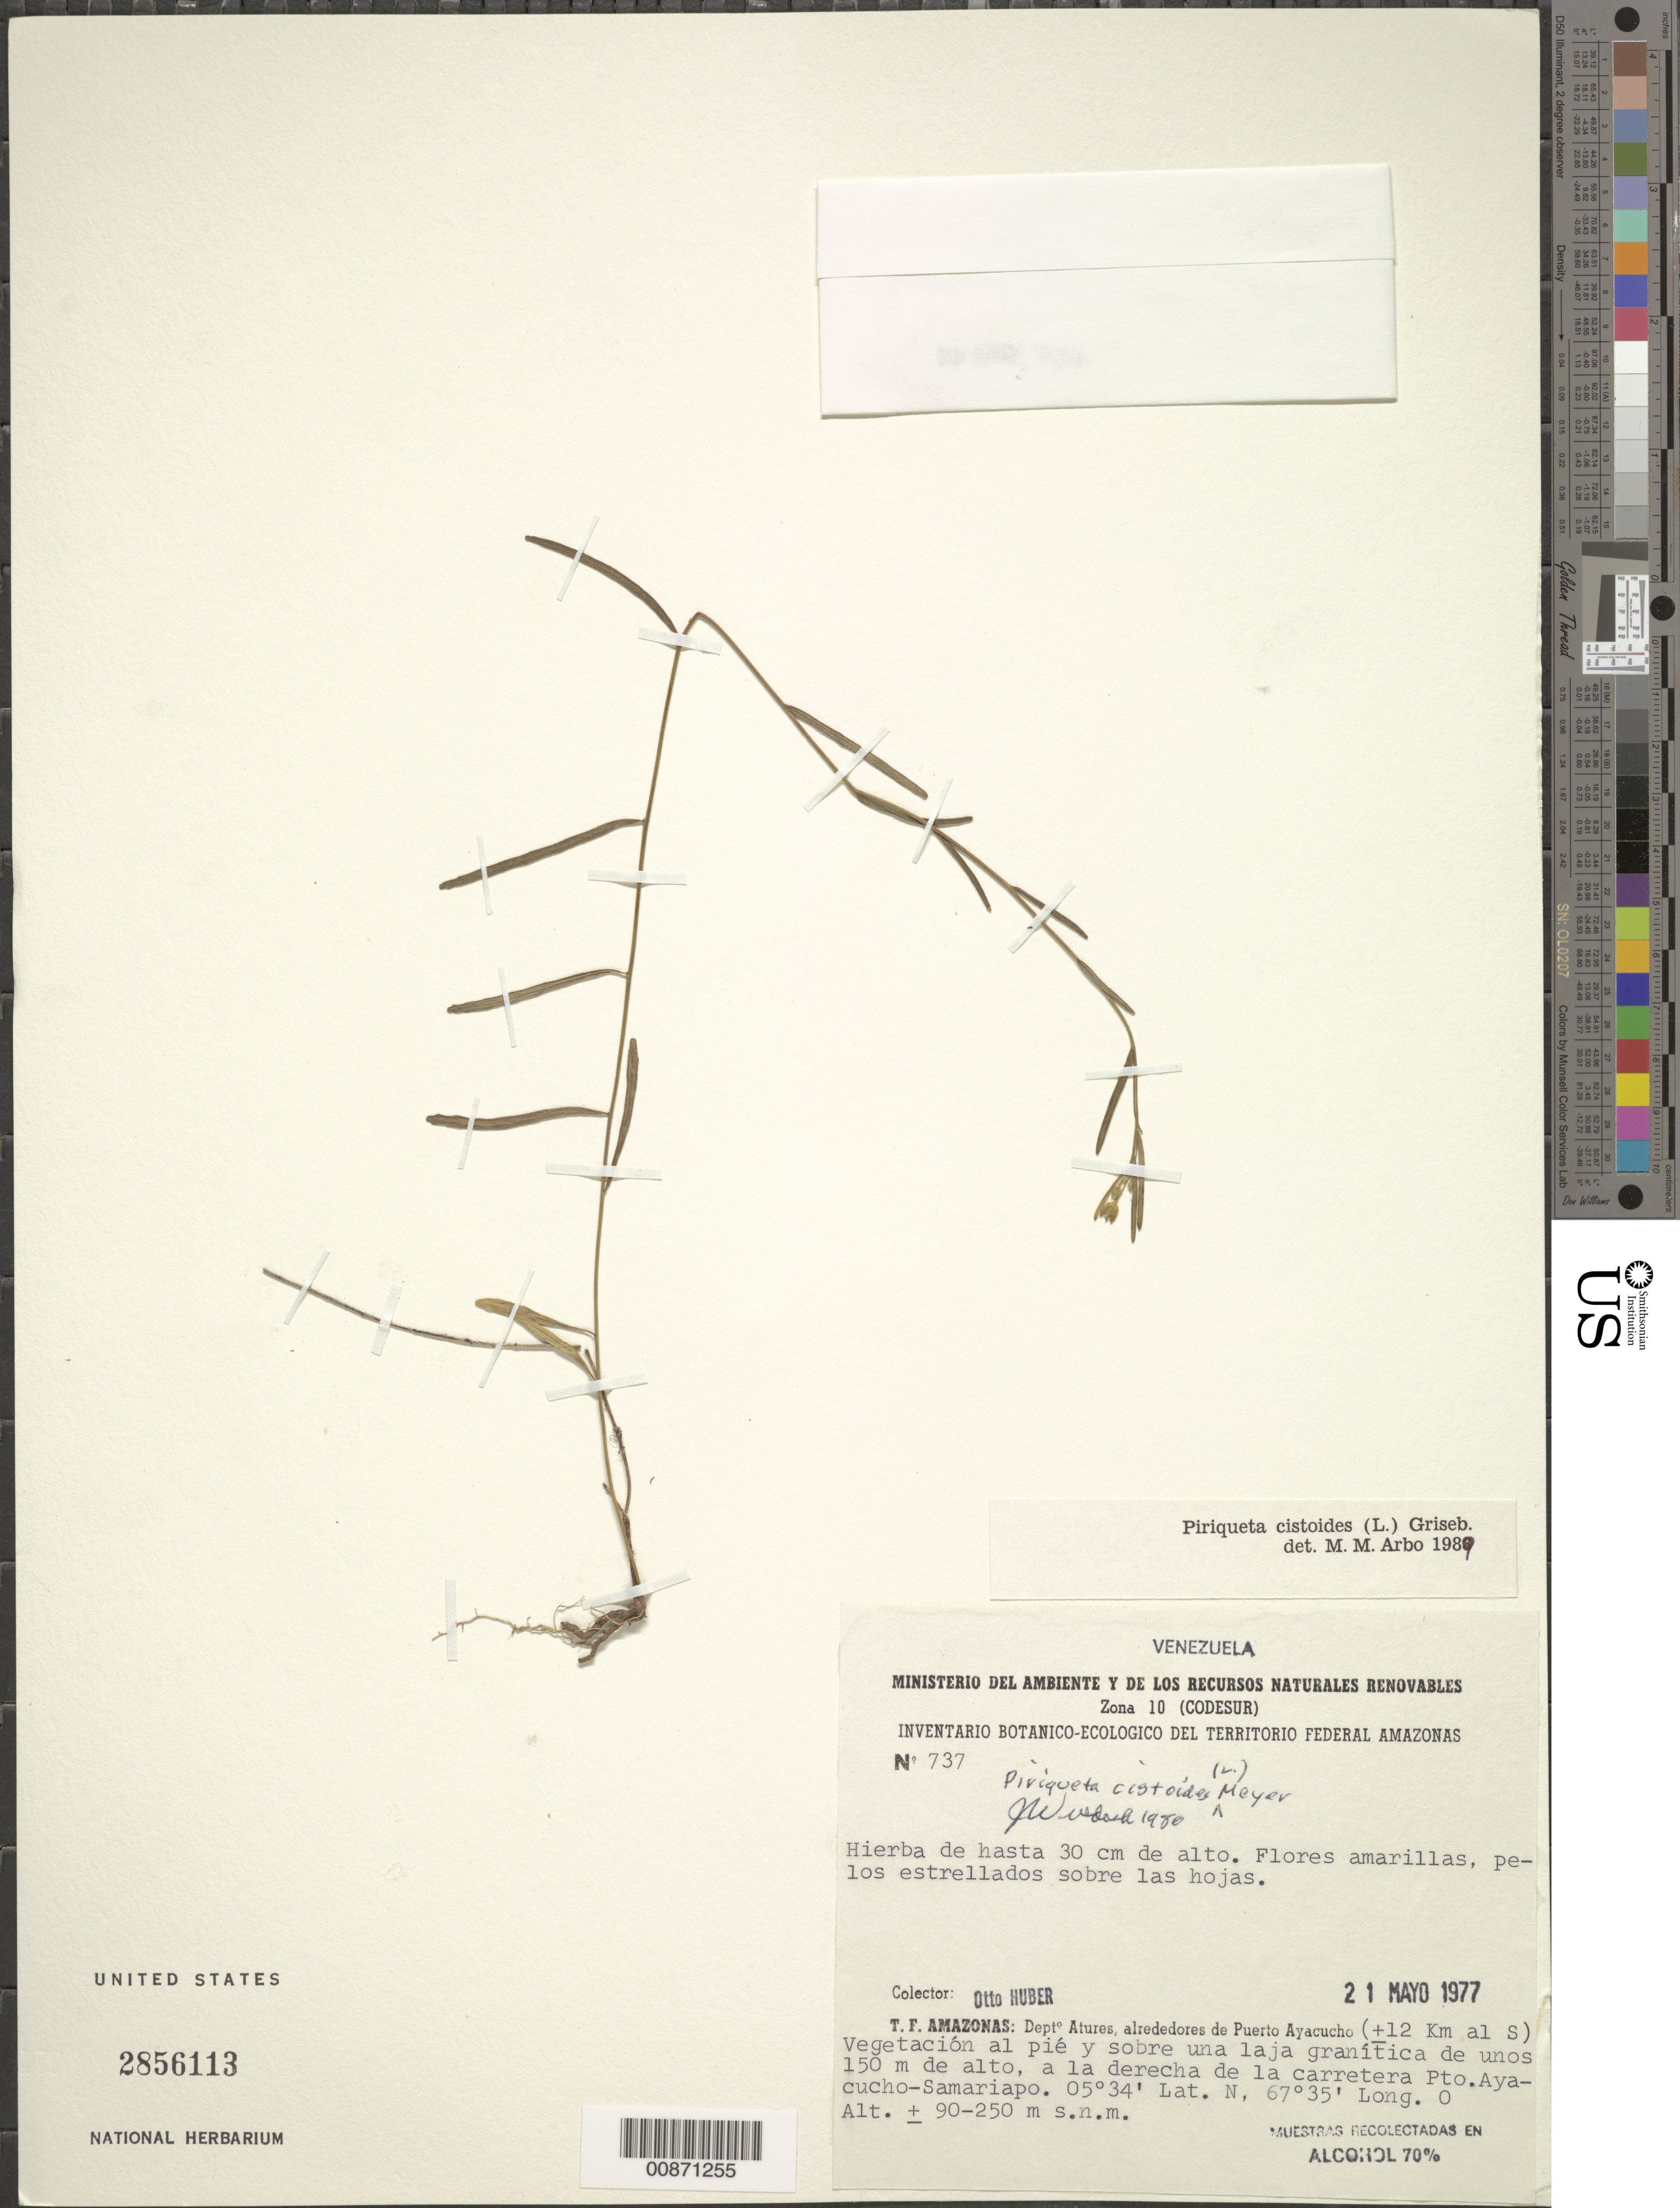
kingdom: Plantae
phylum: Tracheophyta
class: Magnoliopsida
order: Malpighiales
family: Turneraceae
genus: Piriqueta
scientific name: Piriqueta cistoides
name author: (L.) Griseb.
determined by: Arbo, M. M.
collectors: O. Huber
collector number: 737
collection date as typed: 21-May-77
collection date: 1977-05-21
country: Venezuela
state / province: Amazonas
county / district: Atures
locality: Puerto Ayacucho, ±12 km S, de la carretera Puerto Ayacucho-Samariapo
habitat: Vegetación al pié y sobre una laja granítica de unos 150m de alto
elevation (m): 90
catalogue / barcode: US 2856113